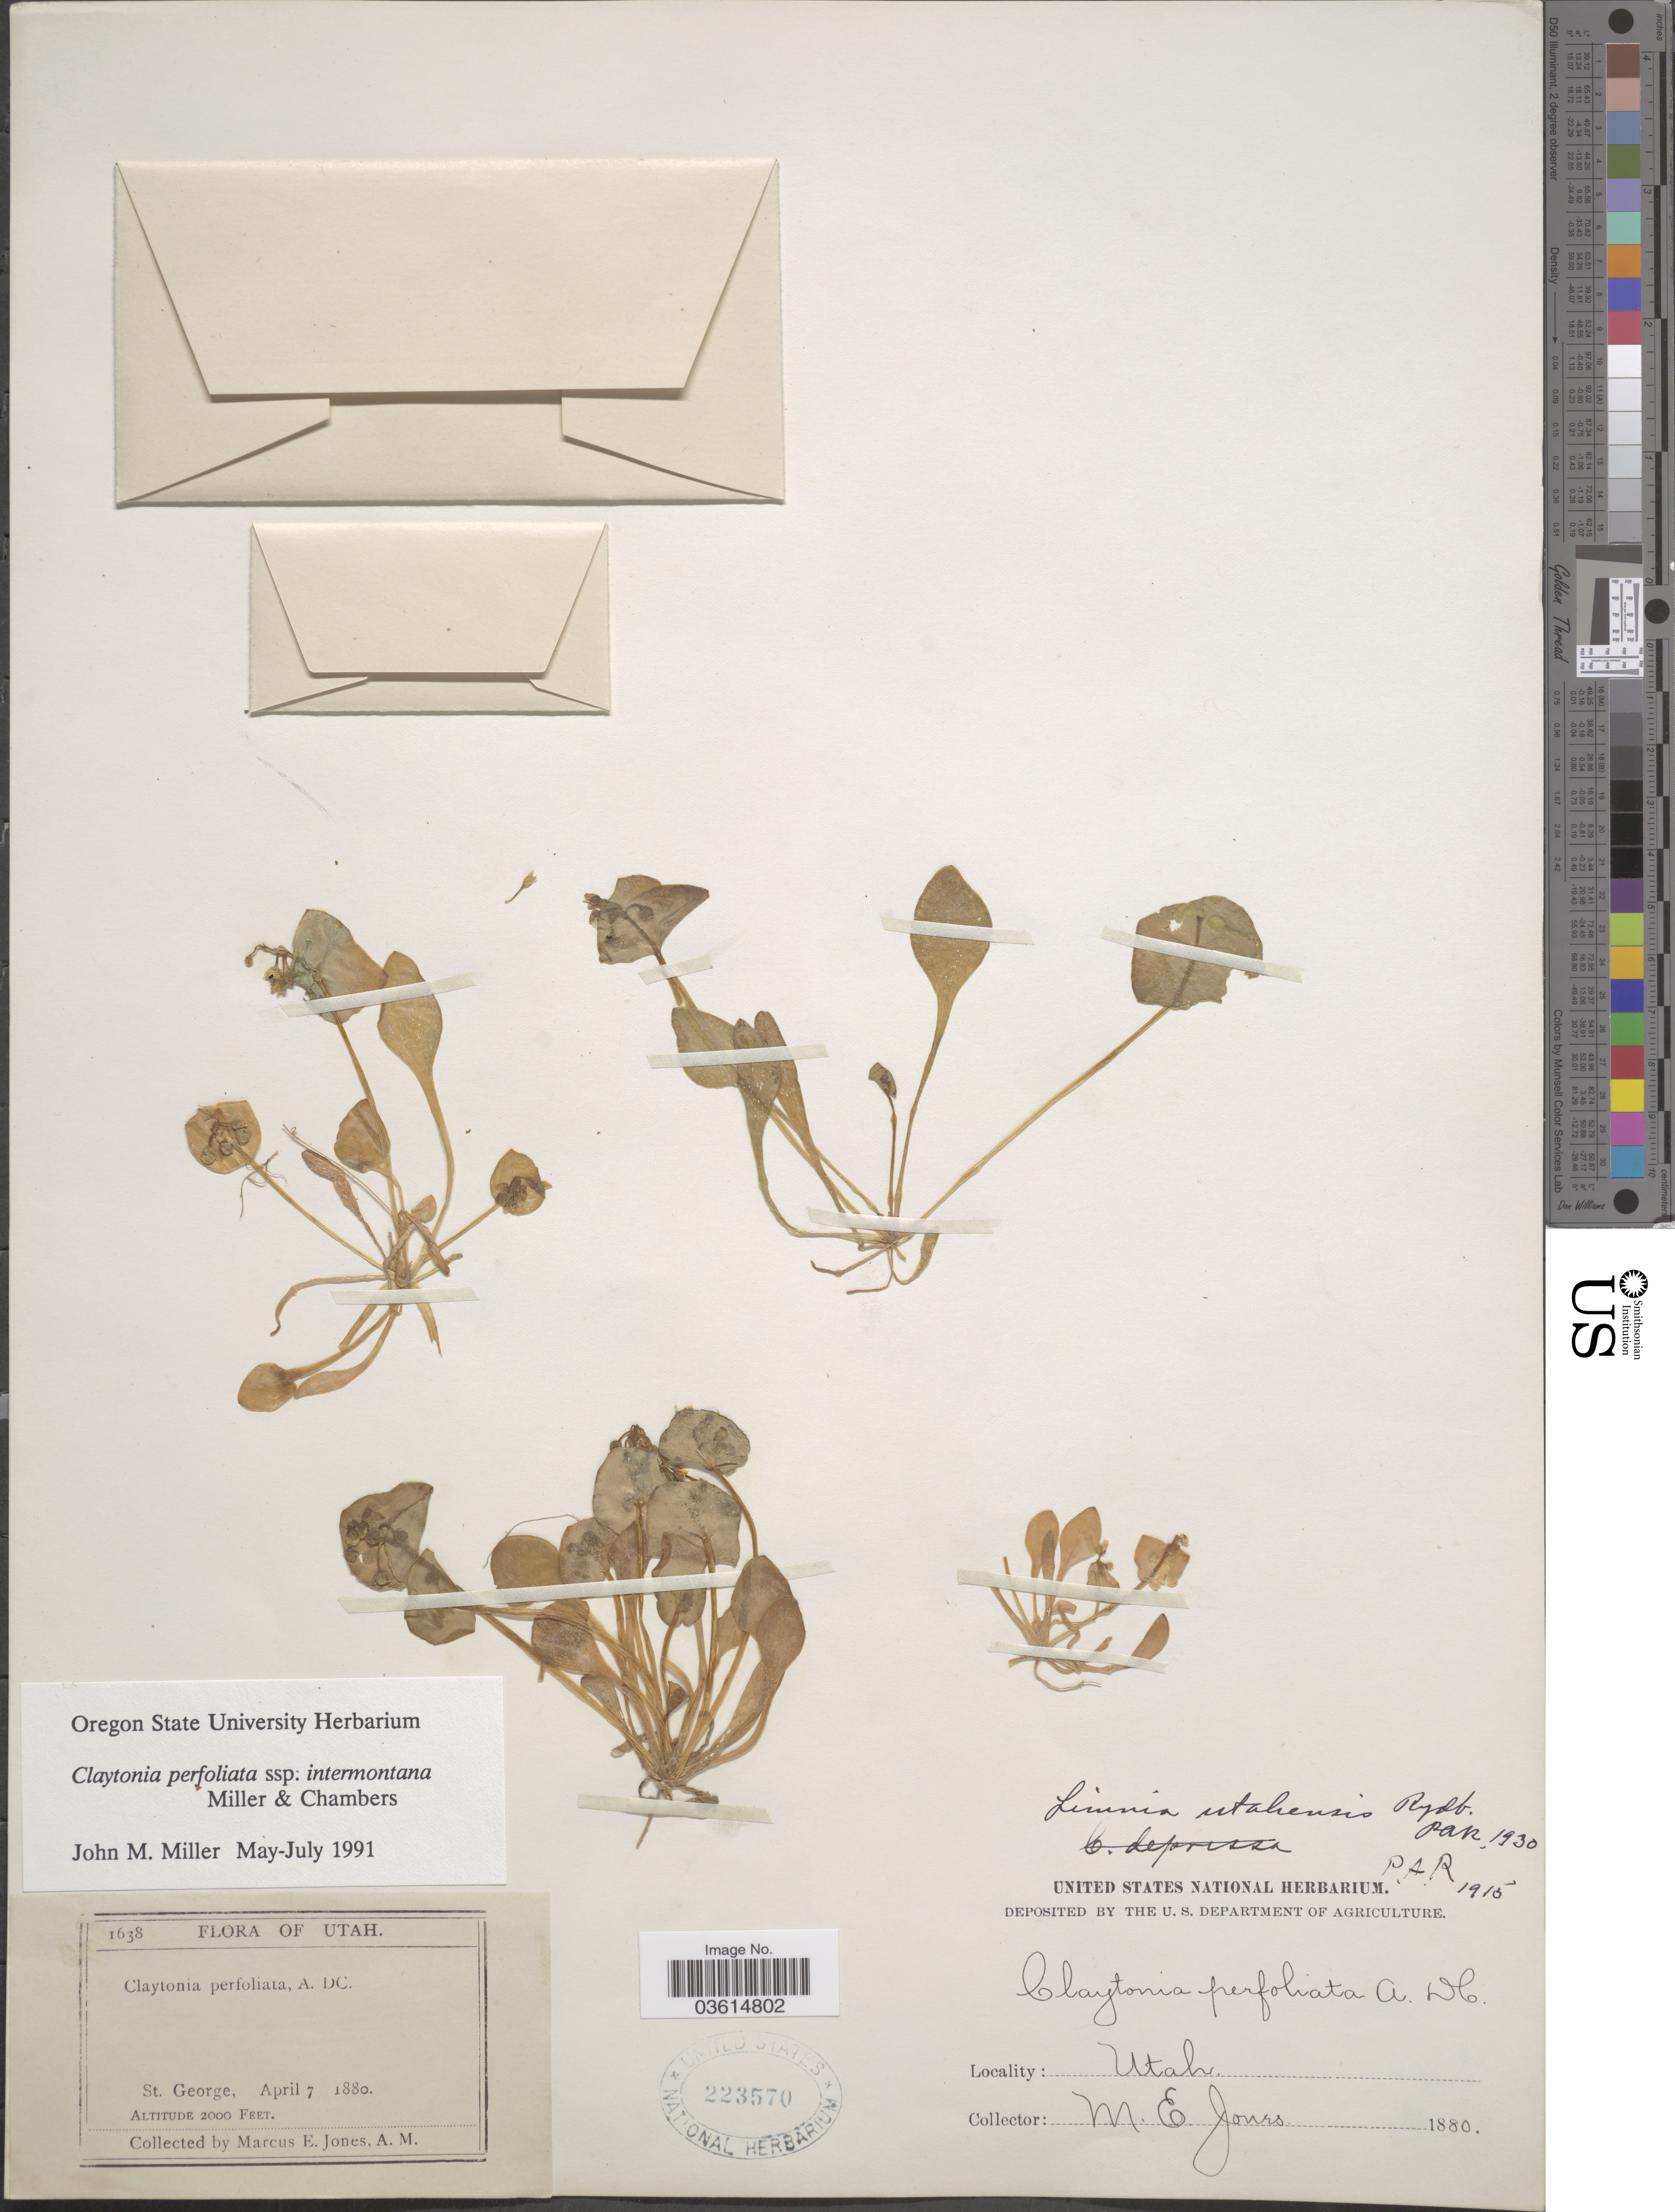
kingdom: Plantae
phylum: Tracheophyta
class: Magnoliopsida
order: Caryophyllales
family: Montiaceae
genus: Claytonia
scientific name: Claytonia perfoliata subsp. intermontana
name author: Mill. & Chambers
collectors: M. E. Jones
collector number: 1638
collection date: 1880-04-07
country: United States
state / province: Utah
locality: St. George.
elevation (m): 610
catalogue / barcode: US 223570